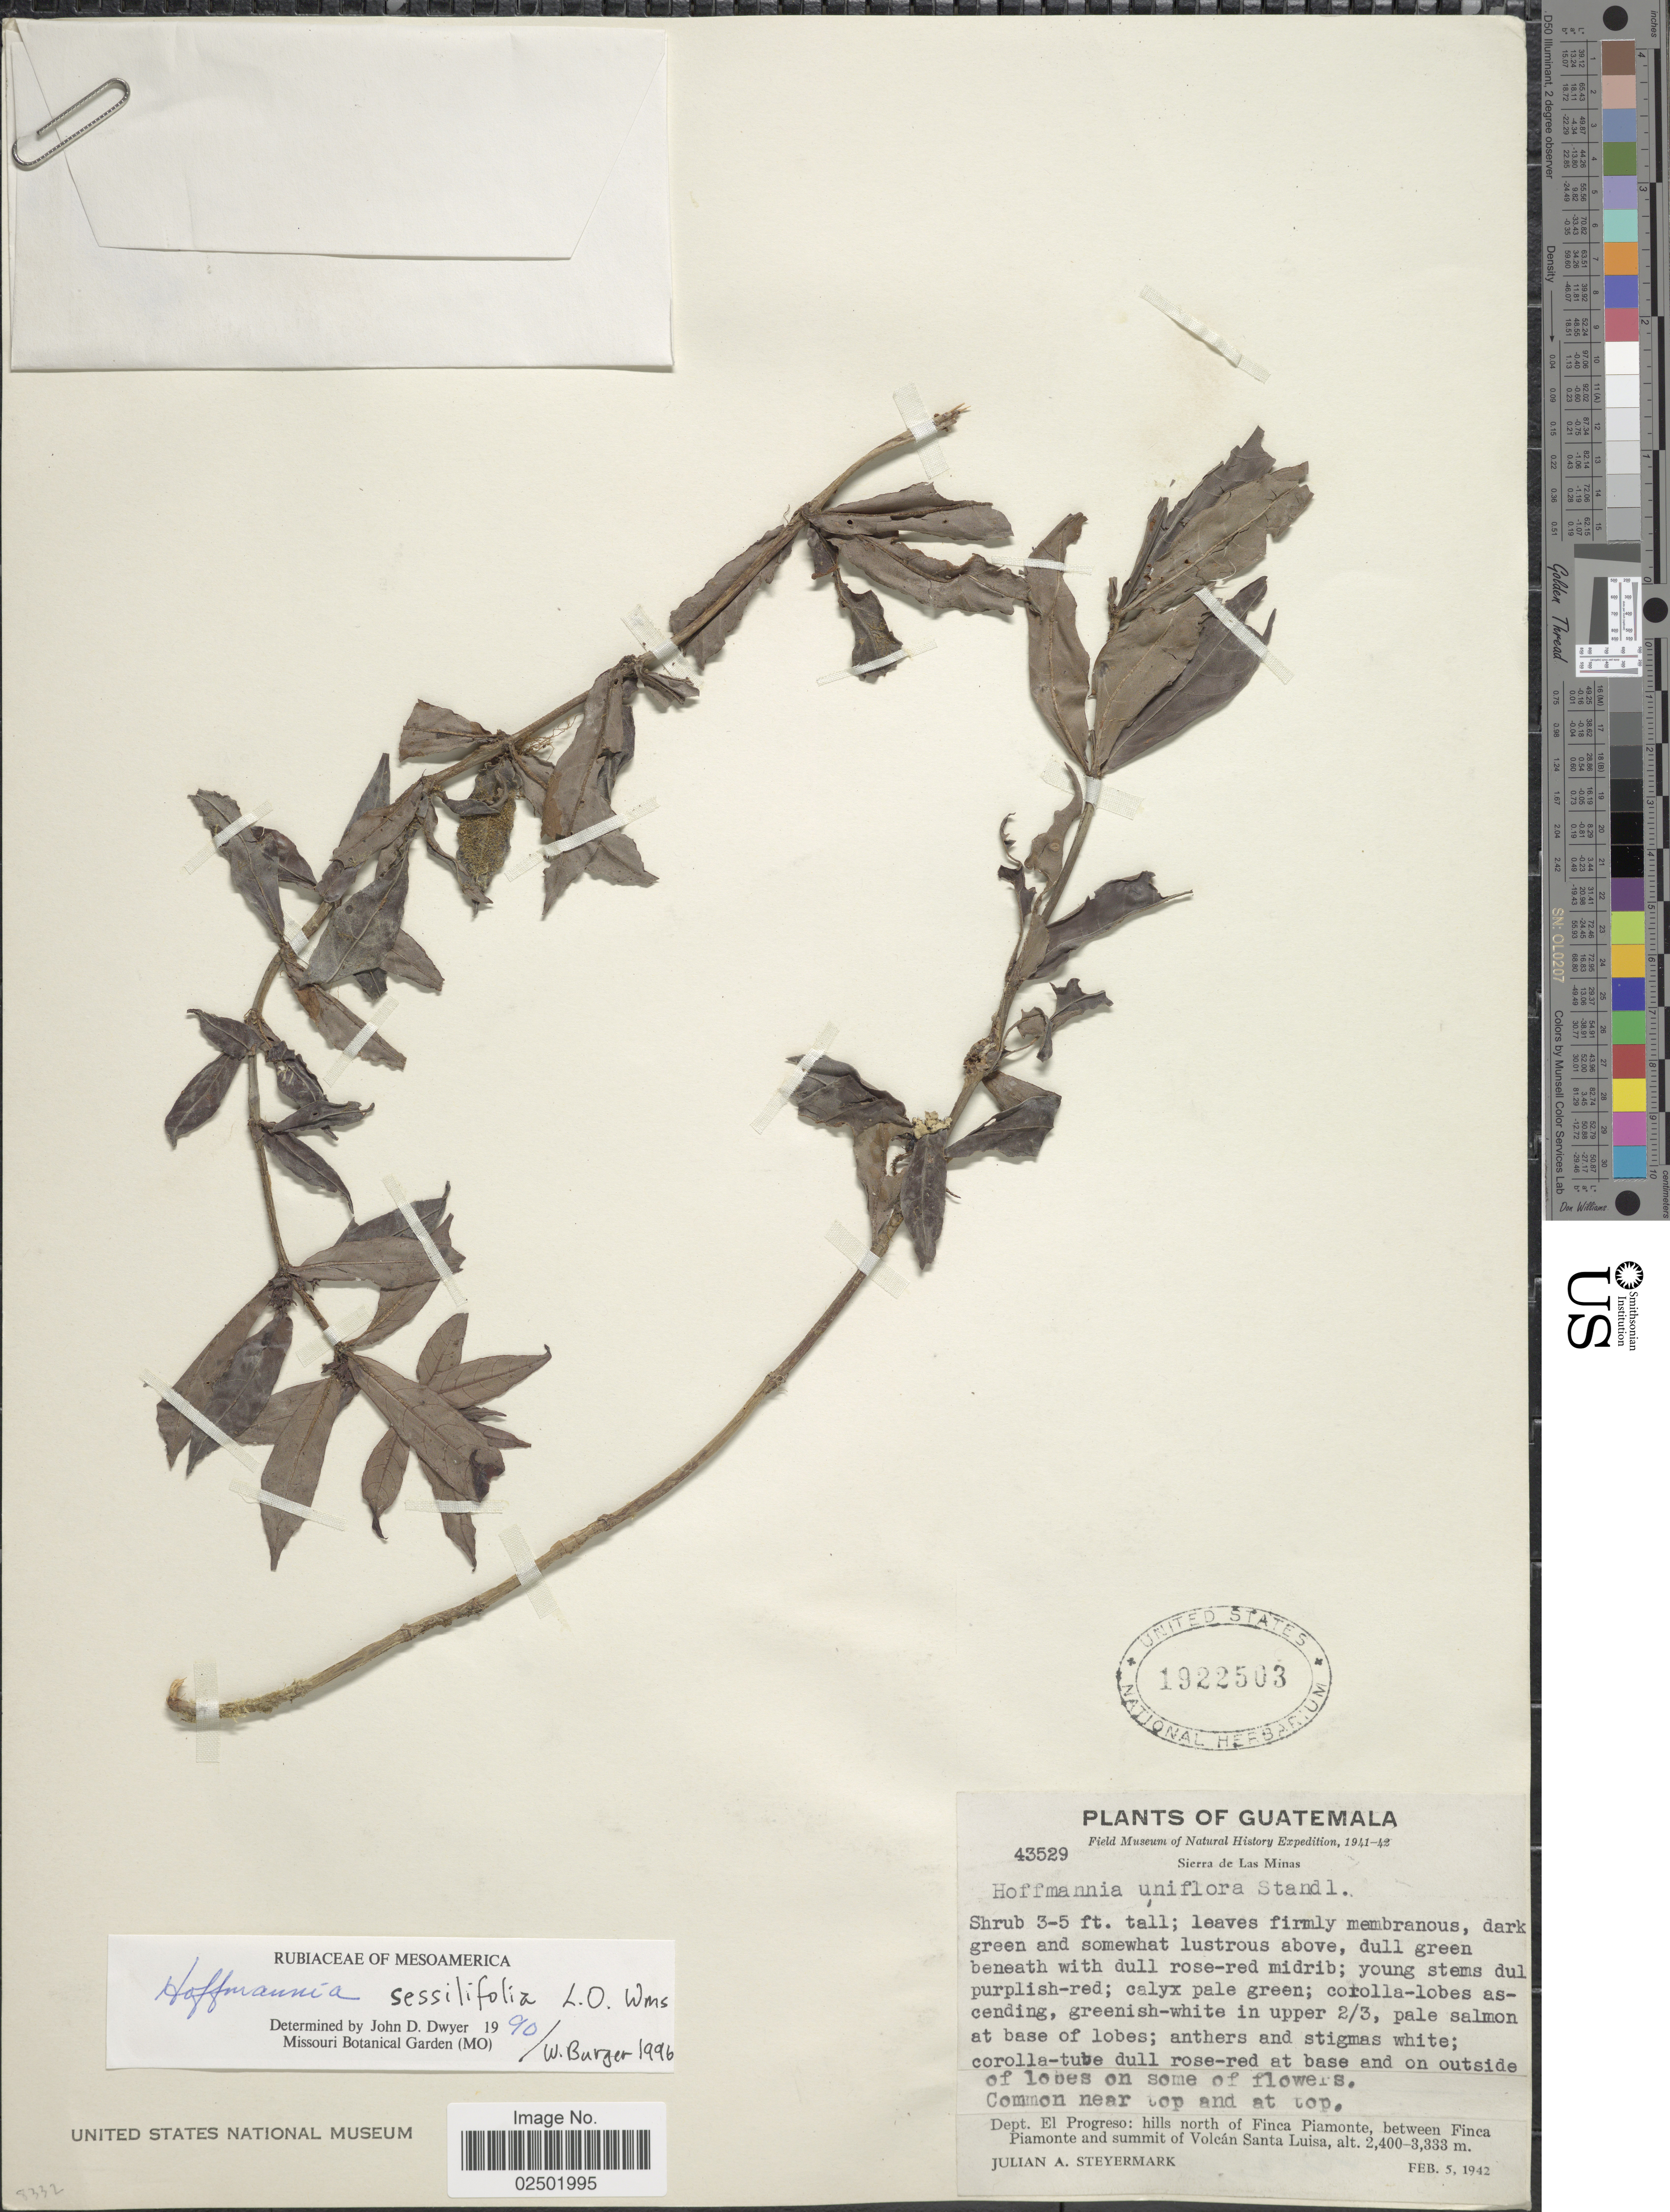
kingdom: Plantae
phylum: Tracheophyta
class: Magnoliopsida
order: Gentianales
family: Rubiaceae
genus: Hoffmannia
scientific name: Hoffmannia sessilifolia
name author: L.O. Williams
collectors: J. Steyermark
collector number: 43529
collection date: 1942-02-05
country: Guatemala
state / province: El Progreso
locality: Sierra de Las Minas. hills north of Finca Piamonte, between Finca Piamonte and summit of Volcan Santa Luisa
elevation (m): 2400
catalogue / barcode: US 1922503